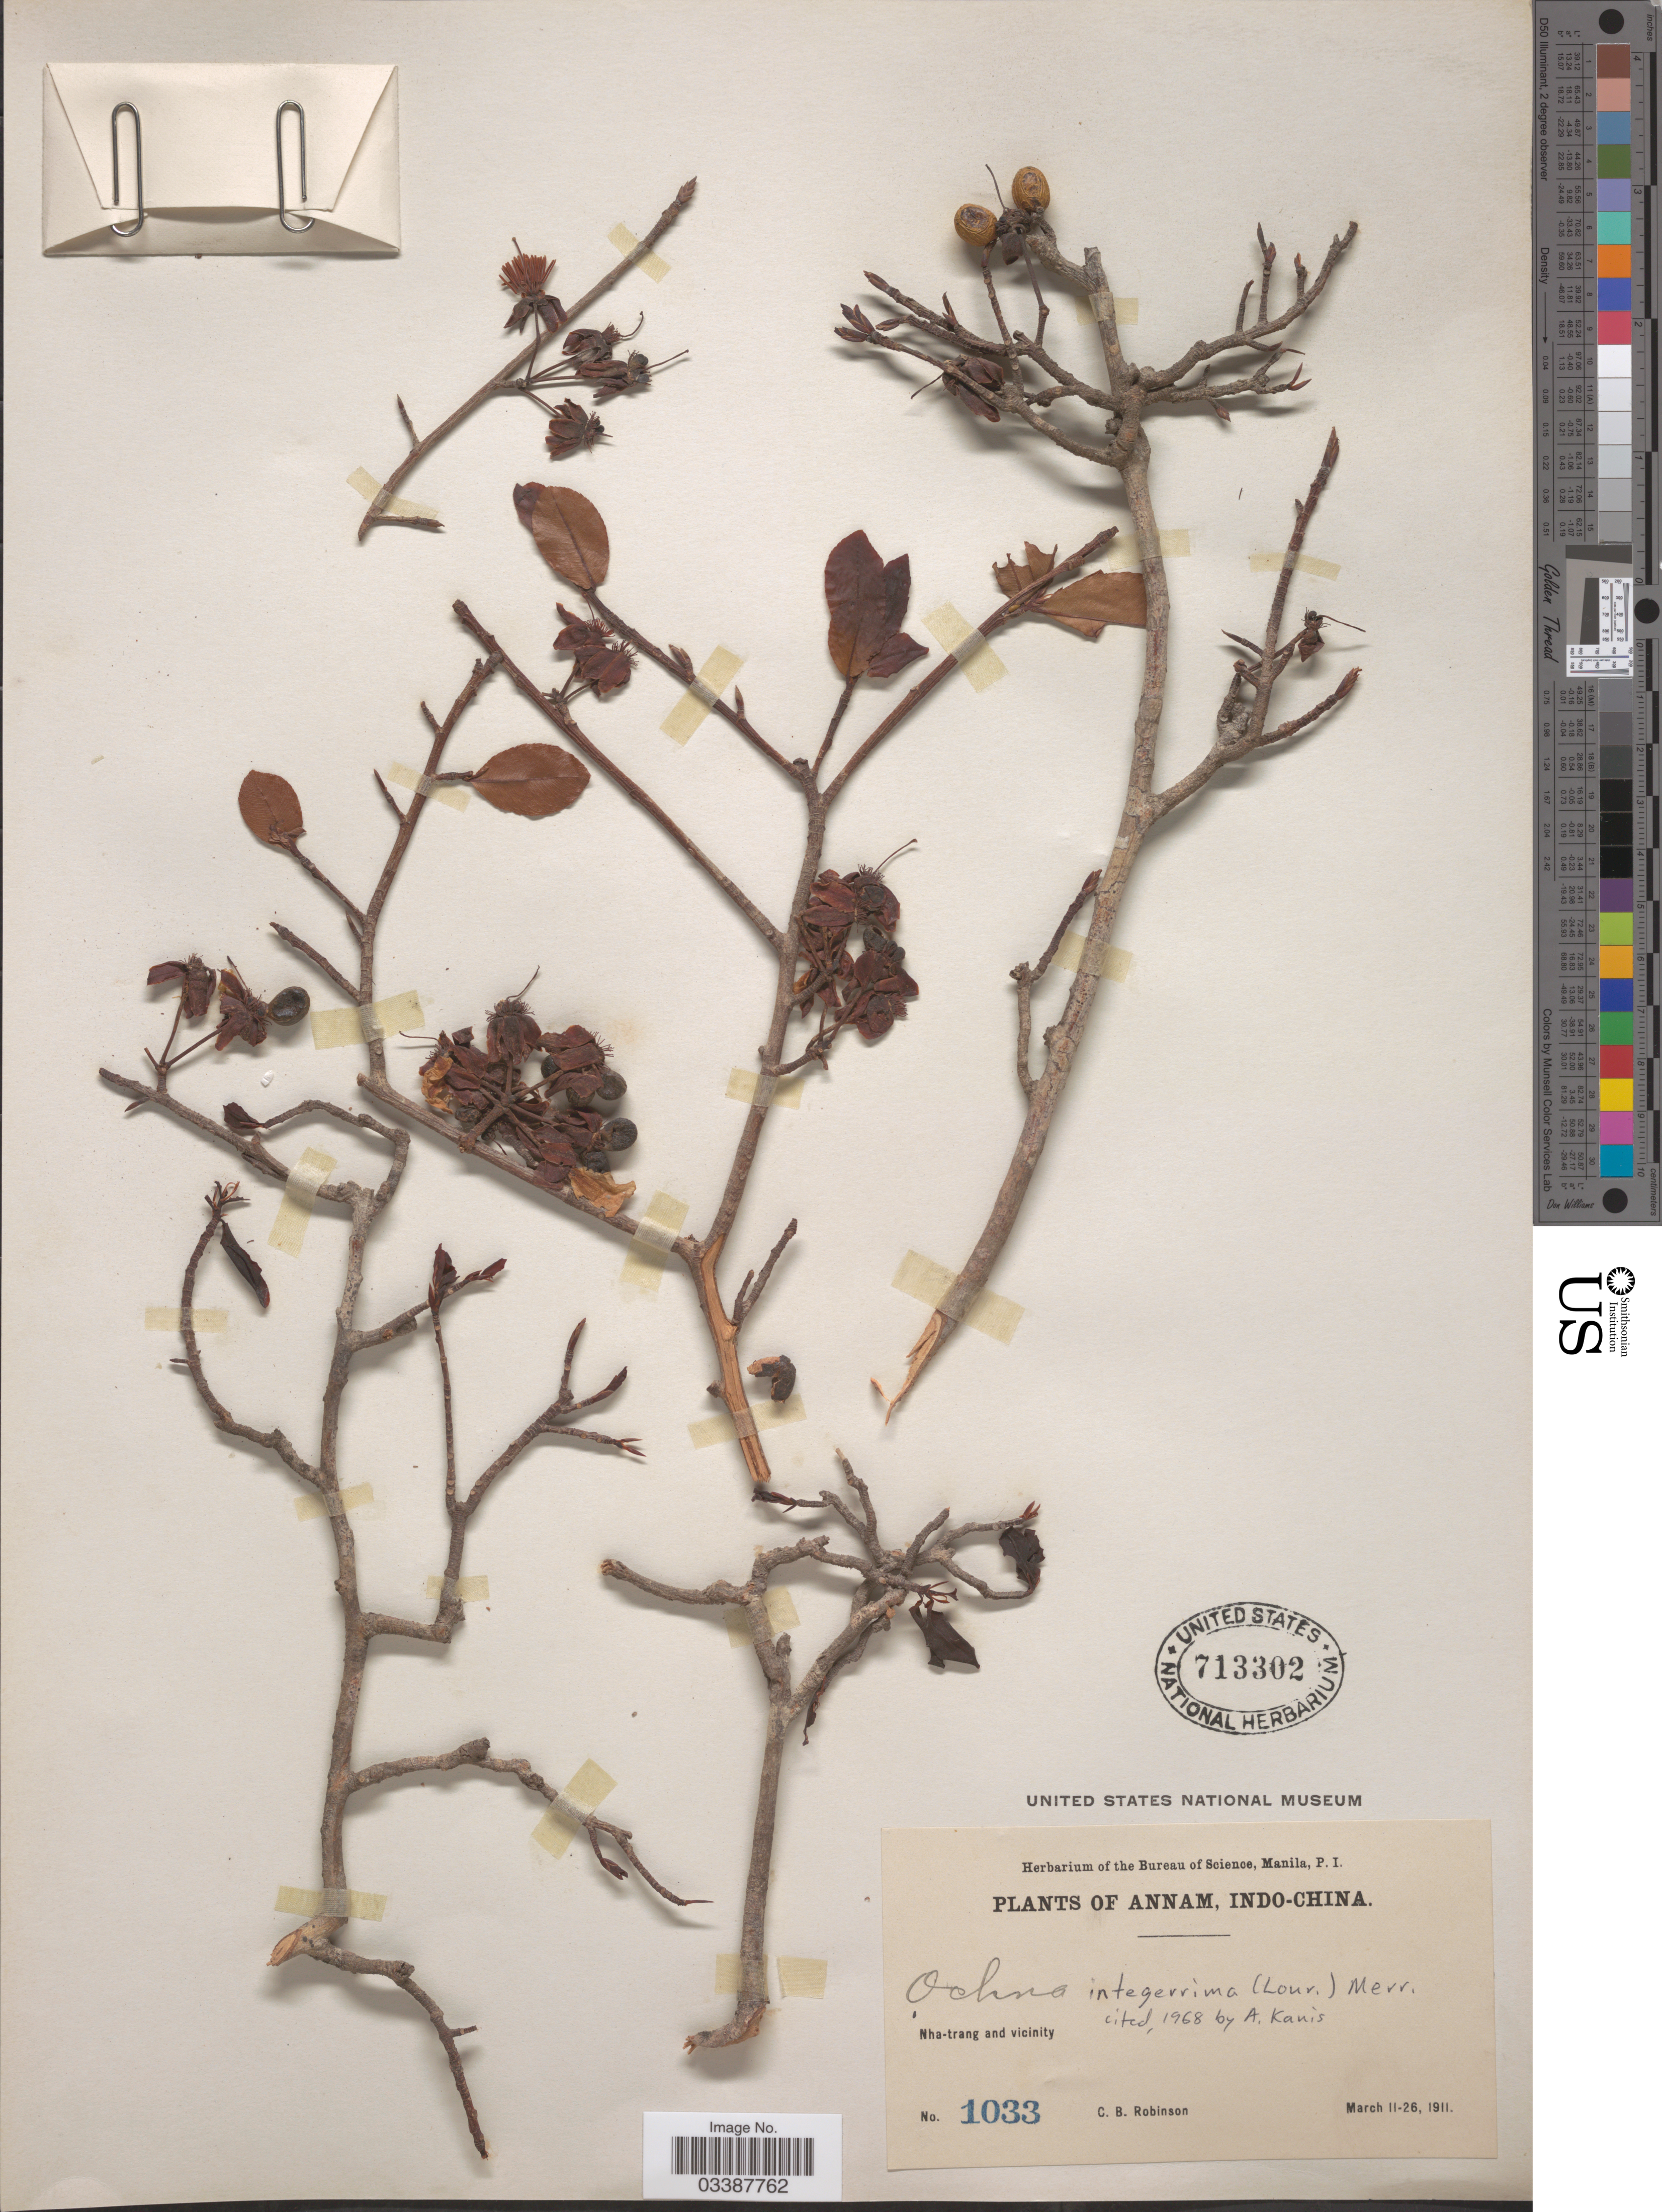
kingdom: Plantae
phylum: Tracheophyta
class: Magnoliopsida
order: Malpighiales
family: Ochnaceae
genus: Ochna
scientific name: Ochna integerrima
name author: Merr.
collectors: C. Robinson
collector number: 1033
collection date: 1911-03-11/1911-03-26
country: Vietnam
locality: Annam, Indo-China. Nha-trang and vicinity.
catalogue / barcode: US 713302